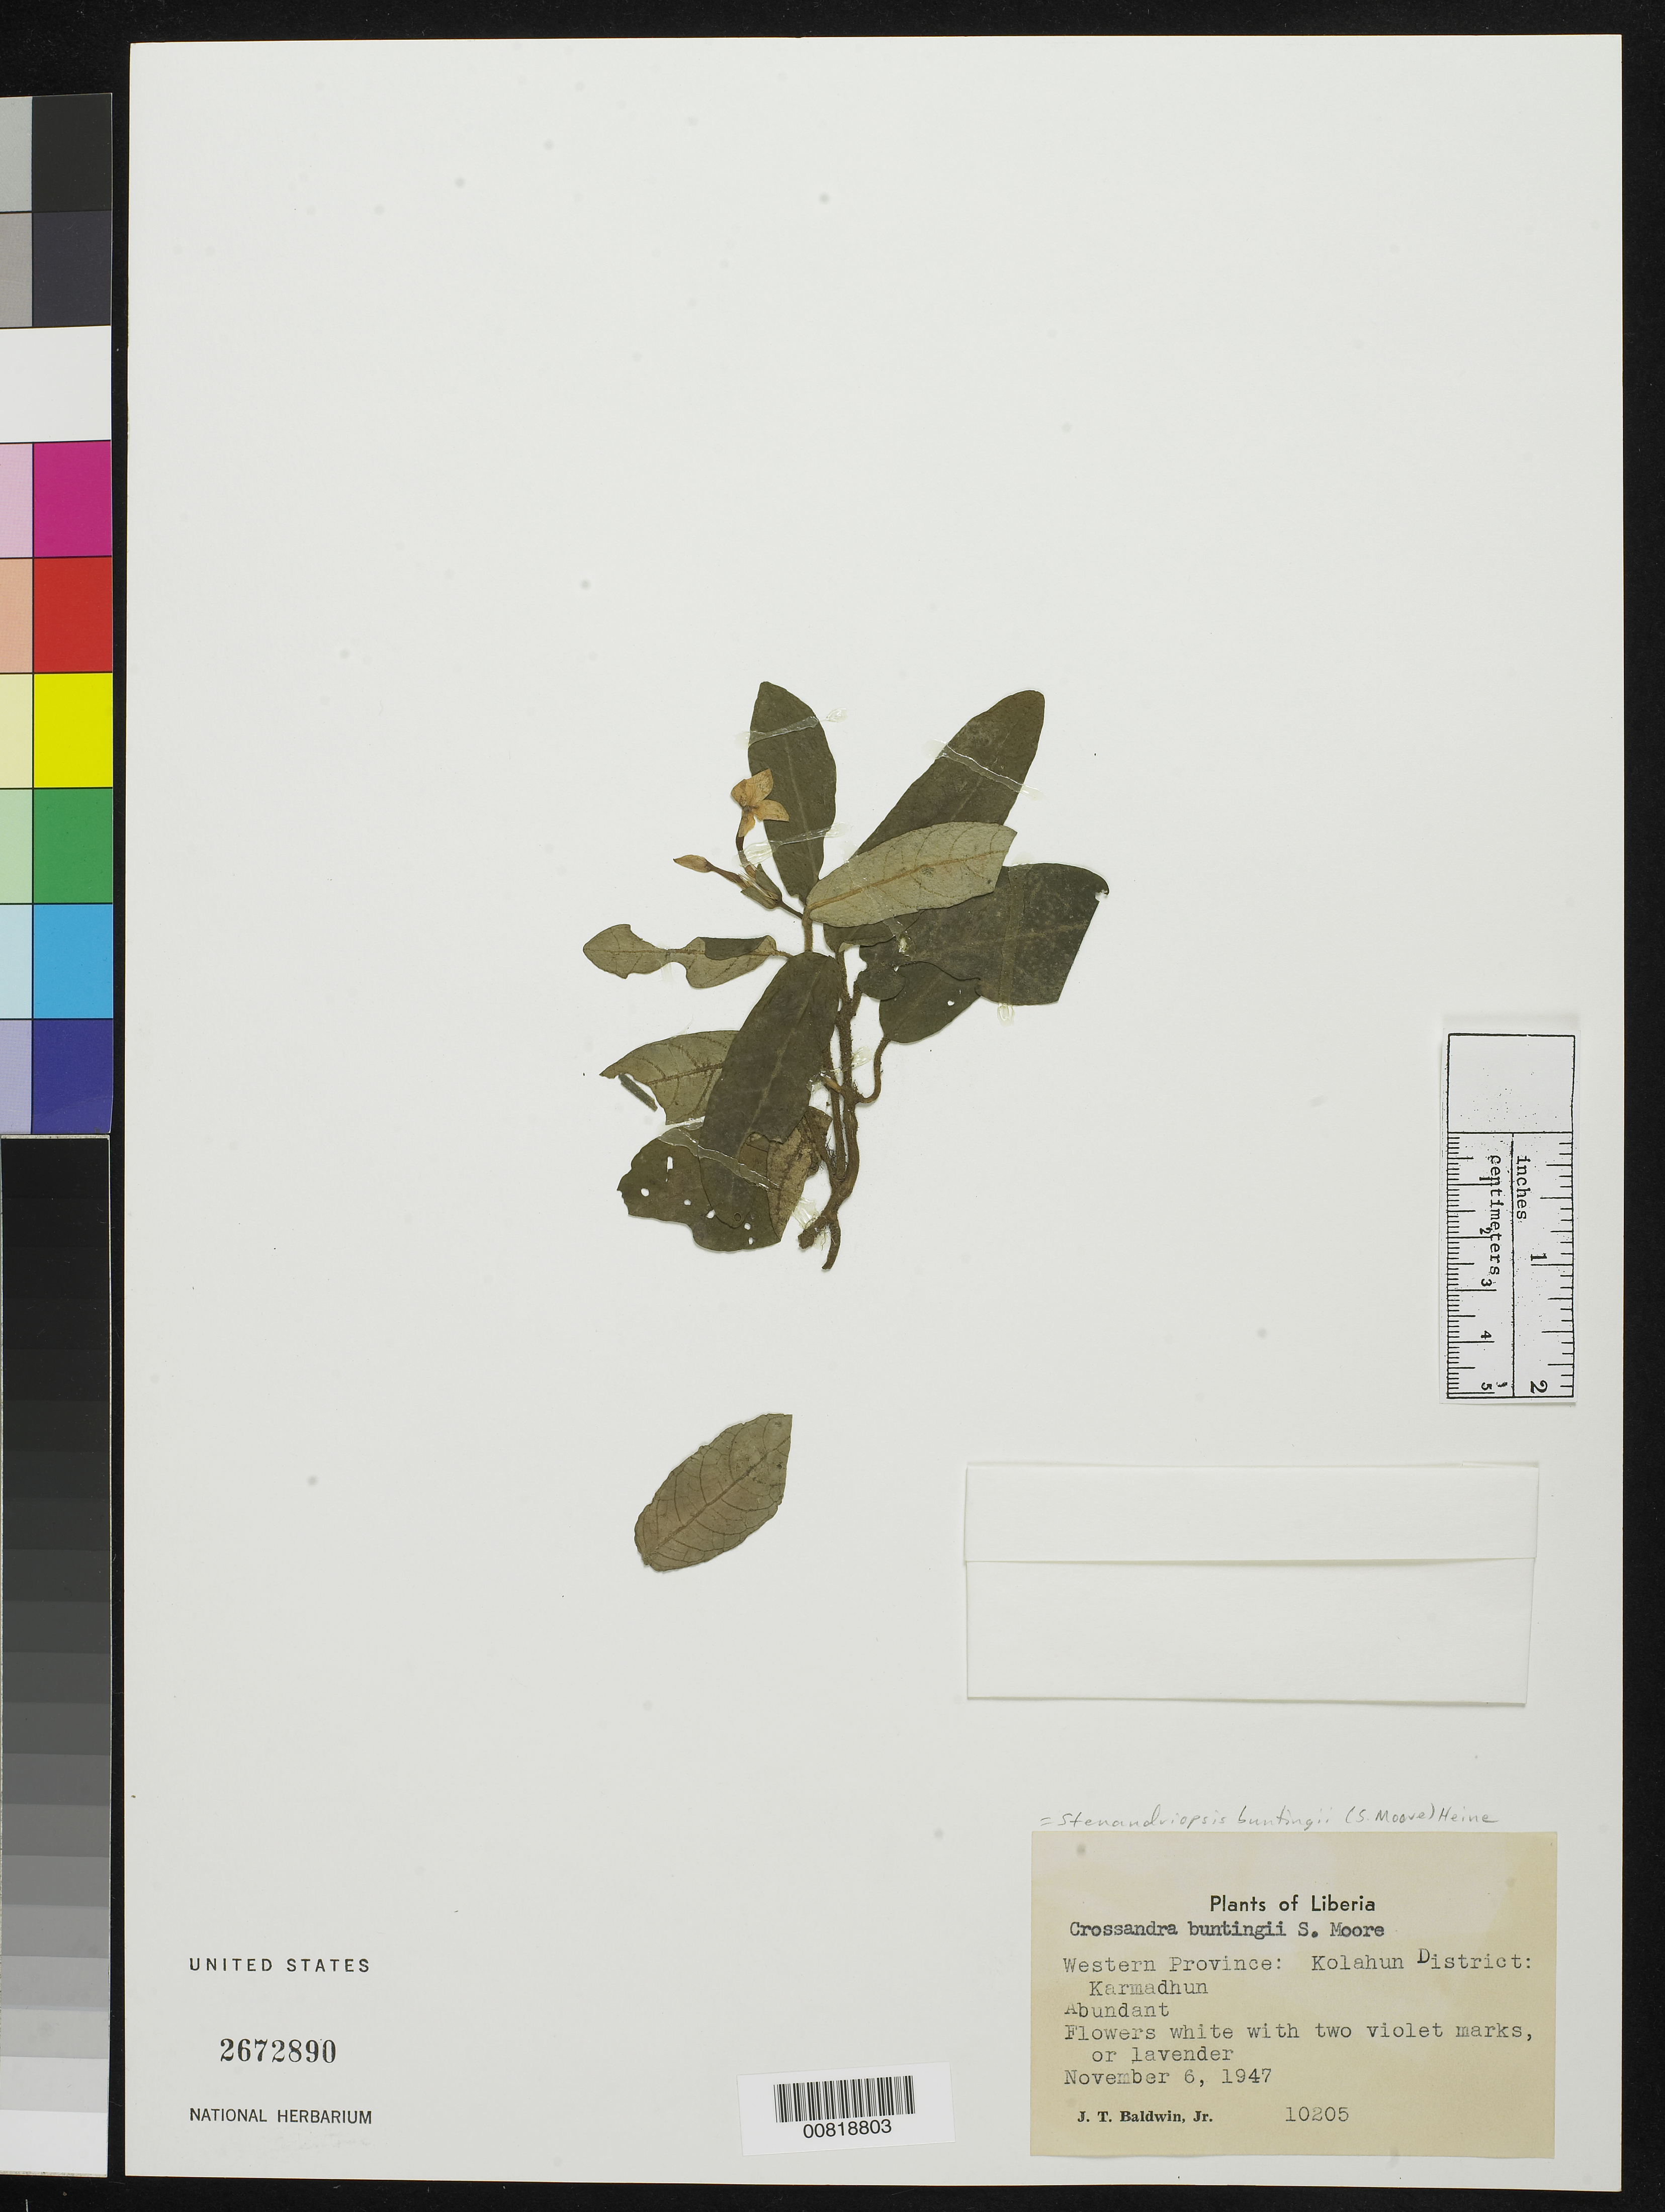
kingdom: Plantae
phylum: Tracheophyta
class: Magnoliopsida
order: Lamiales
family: Acanthaceae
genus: Stenandriopsis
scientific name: Stenandriopsis buntingii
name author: (S. Moore) Heine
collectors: J. T. Baldwin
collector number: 10205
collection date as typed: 6 Nov 1947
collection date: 1947-11-06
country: Liberia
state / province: Lofa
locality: Western Province: Kolahun District, Karmadhun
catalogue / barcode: US 2672890